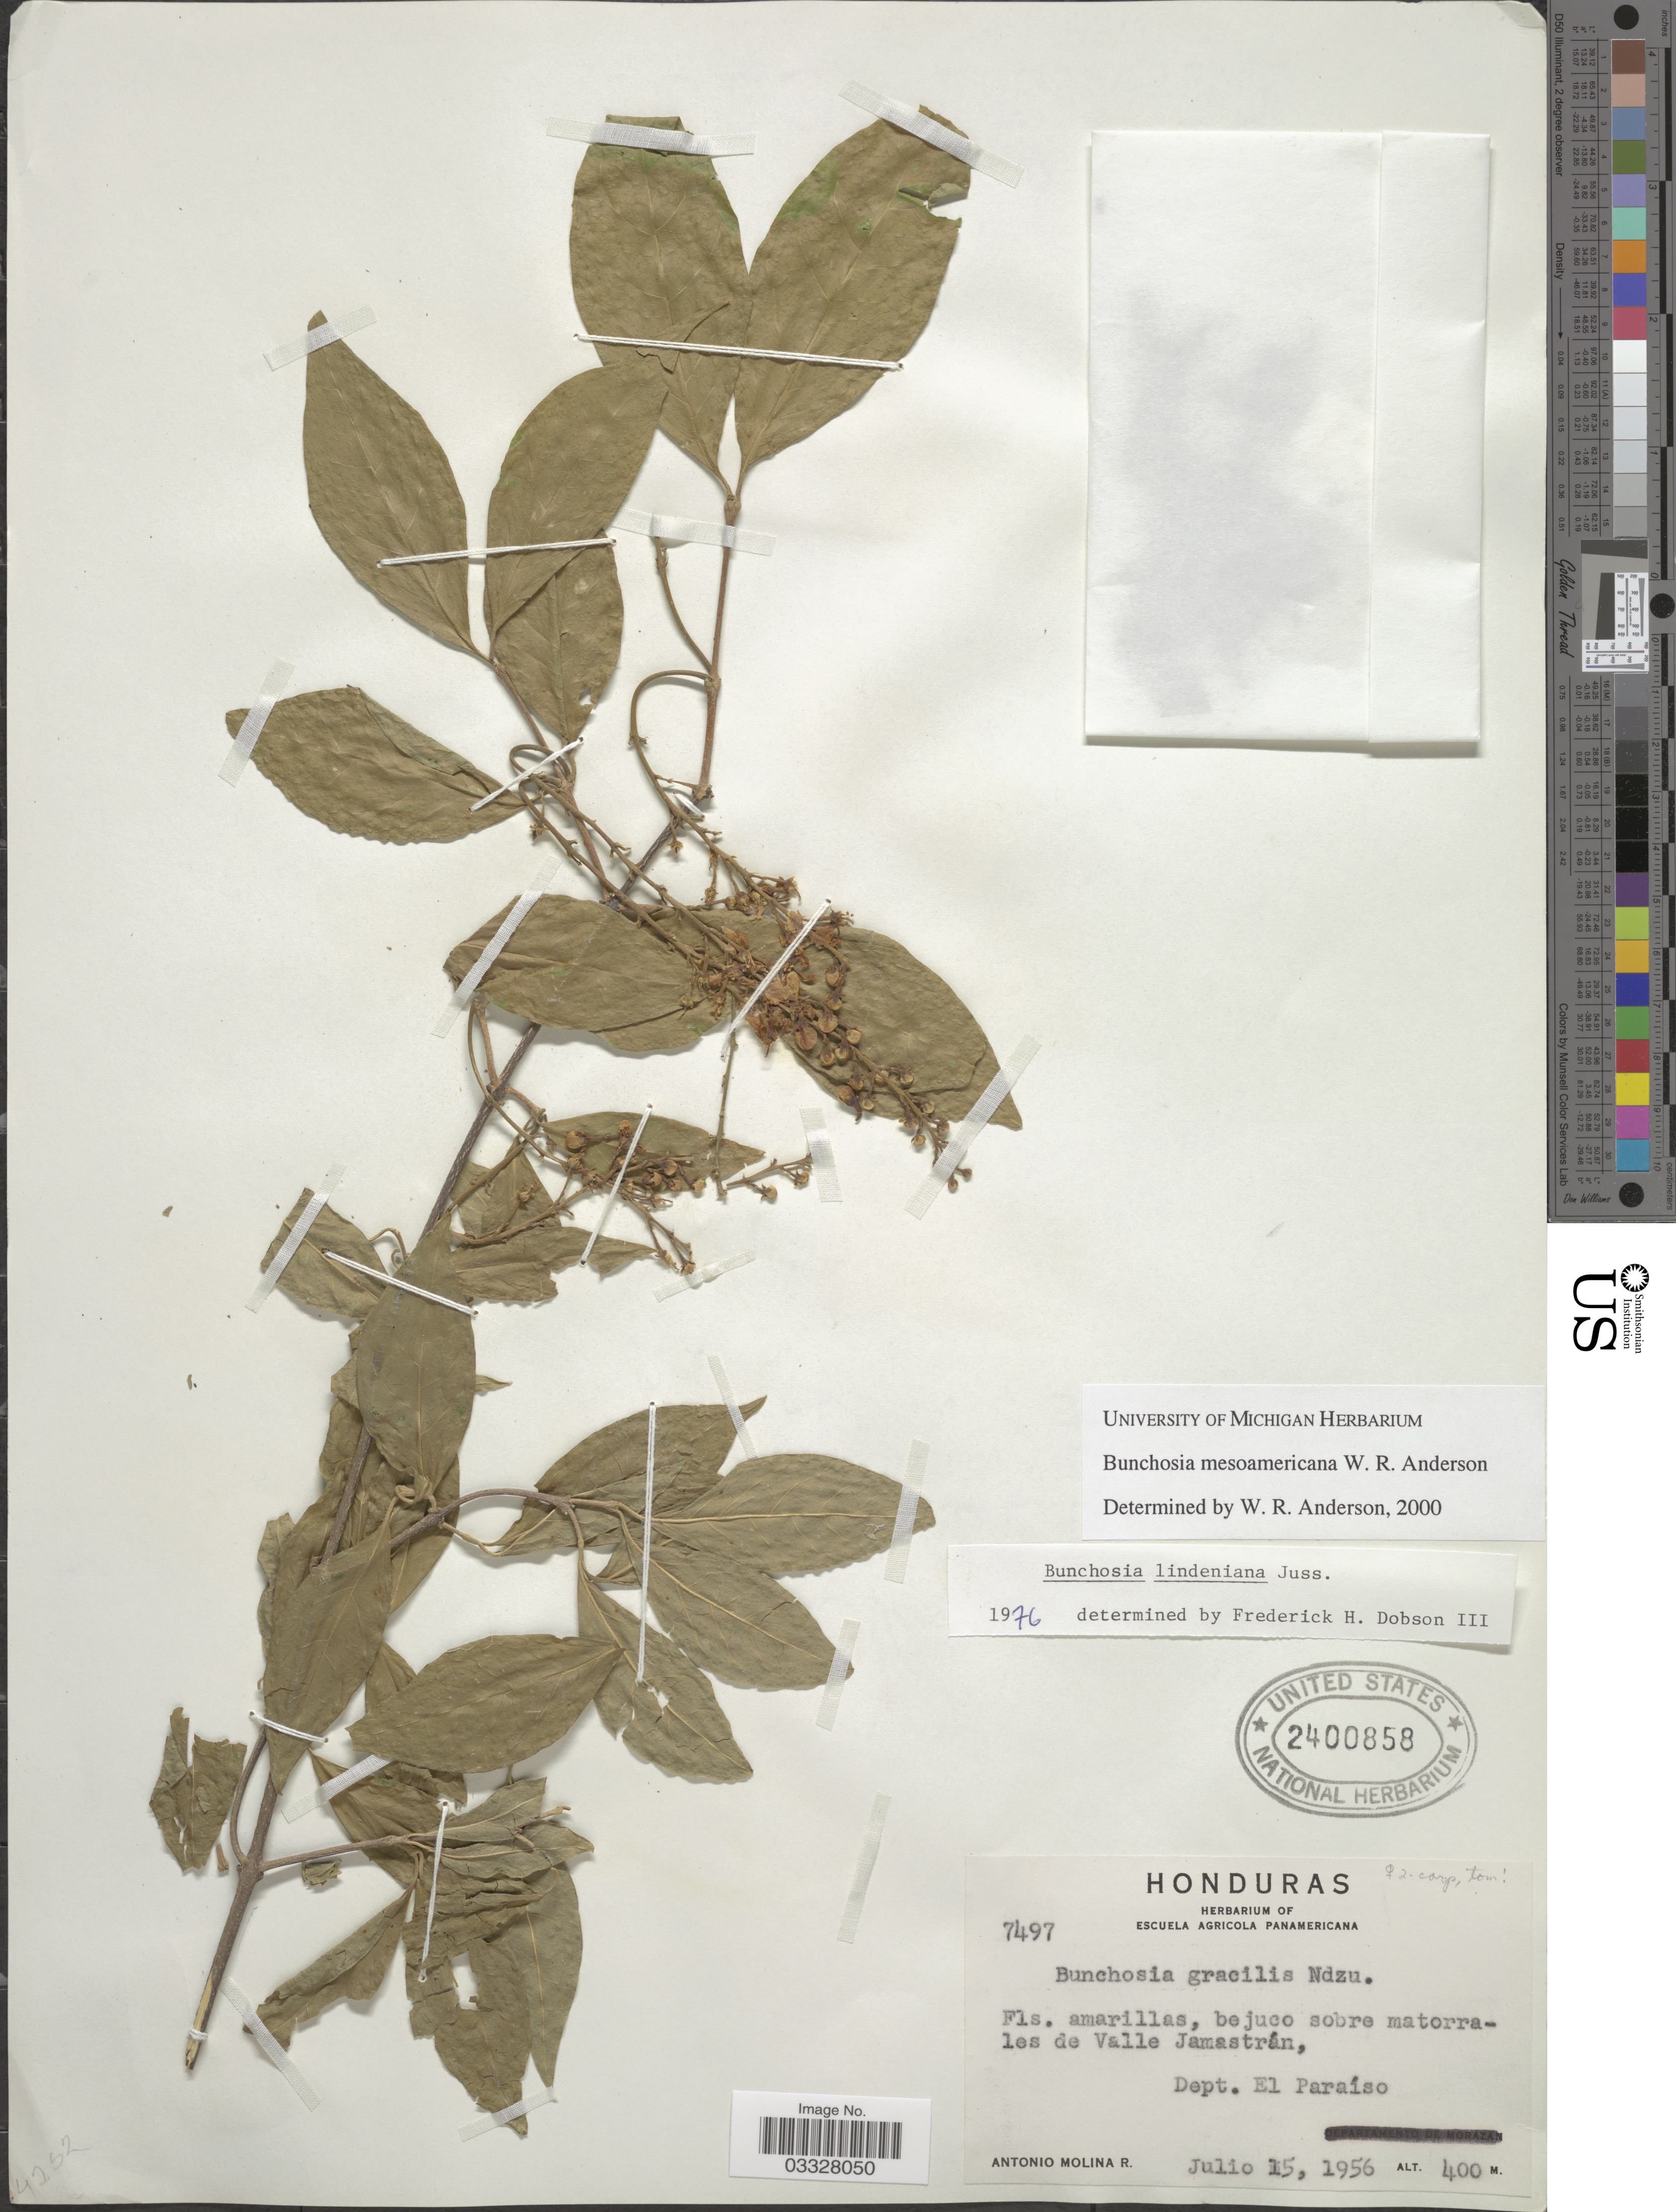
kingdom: Plantae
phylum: Tracheophyta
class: Magnoliopsida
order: Malpighiales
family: Malpighiaceae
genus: Bunchosia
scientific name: Bunchosia mesoamericana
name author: W.R. Anderson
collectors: A. Molina R.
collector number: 7497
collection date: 1956-07-15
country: Honduras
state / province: El Paraíso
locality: Bejuco sobre matorrales de Valle Jamastrán, Dept. El Paraíso.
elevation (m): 400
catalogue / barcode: US 2400858